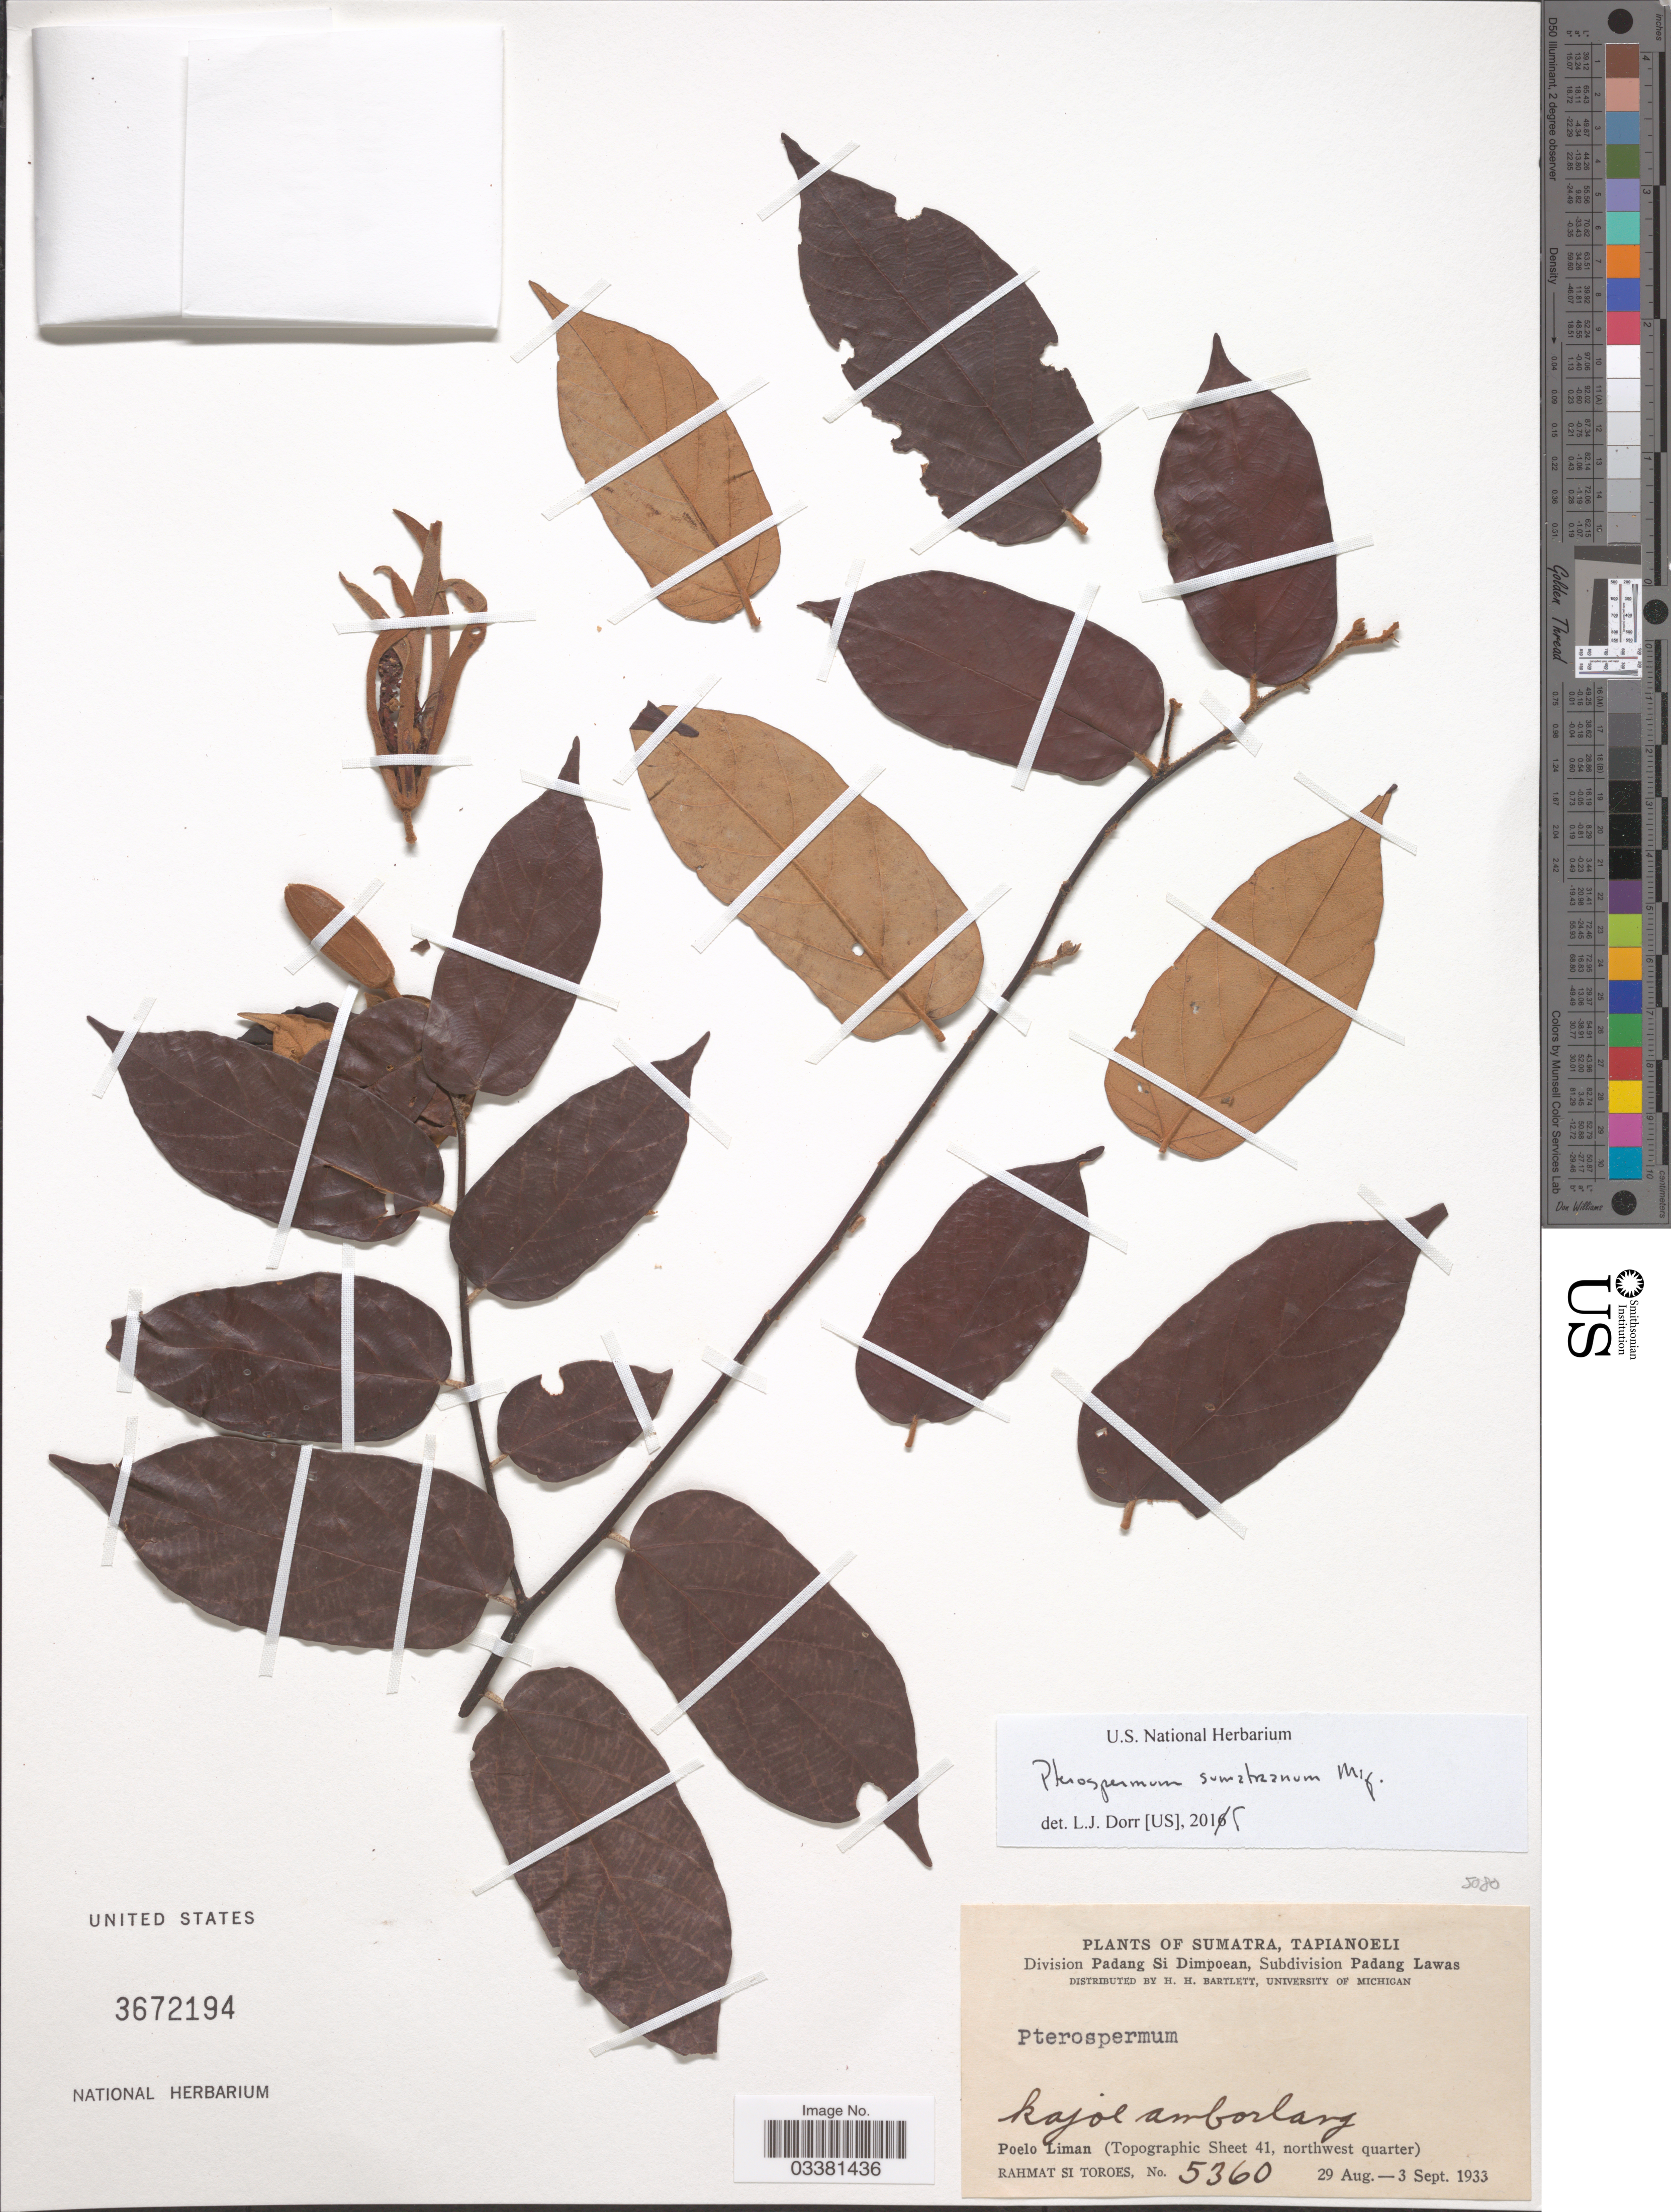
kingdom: Plantae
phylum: Tracheophyta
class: Magnoliopsida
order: Malvales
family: Malvaceae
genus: Pterospermum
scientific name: Pterospermum sumatranum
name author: Miq.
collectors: Rahmat Si Boeea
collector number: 5360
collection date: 1933-08-29/1933-09-03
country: Indonesia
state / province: Sumatra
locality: Tapianoeli. Division Padang Si Dimpoean, Subdivision Padang Lawas. Poelo Liman (Topographic Sheet 41, northwest quarter).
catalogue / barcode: US 3672194